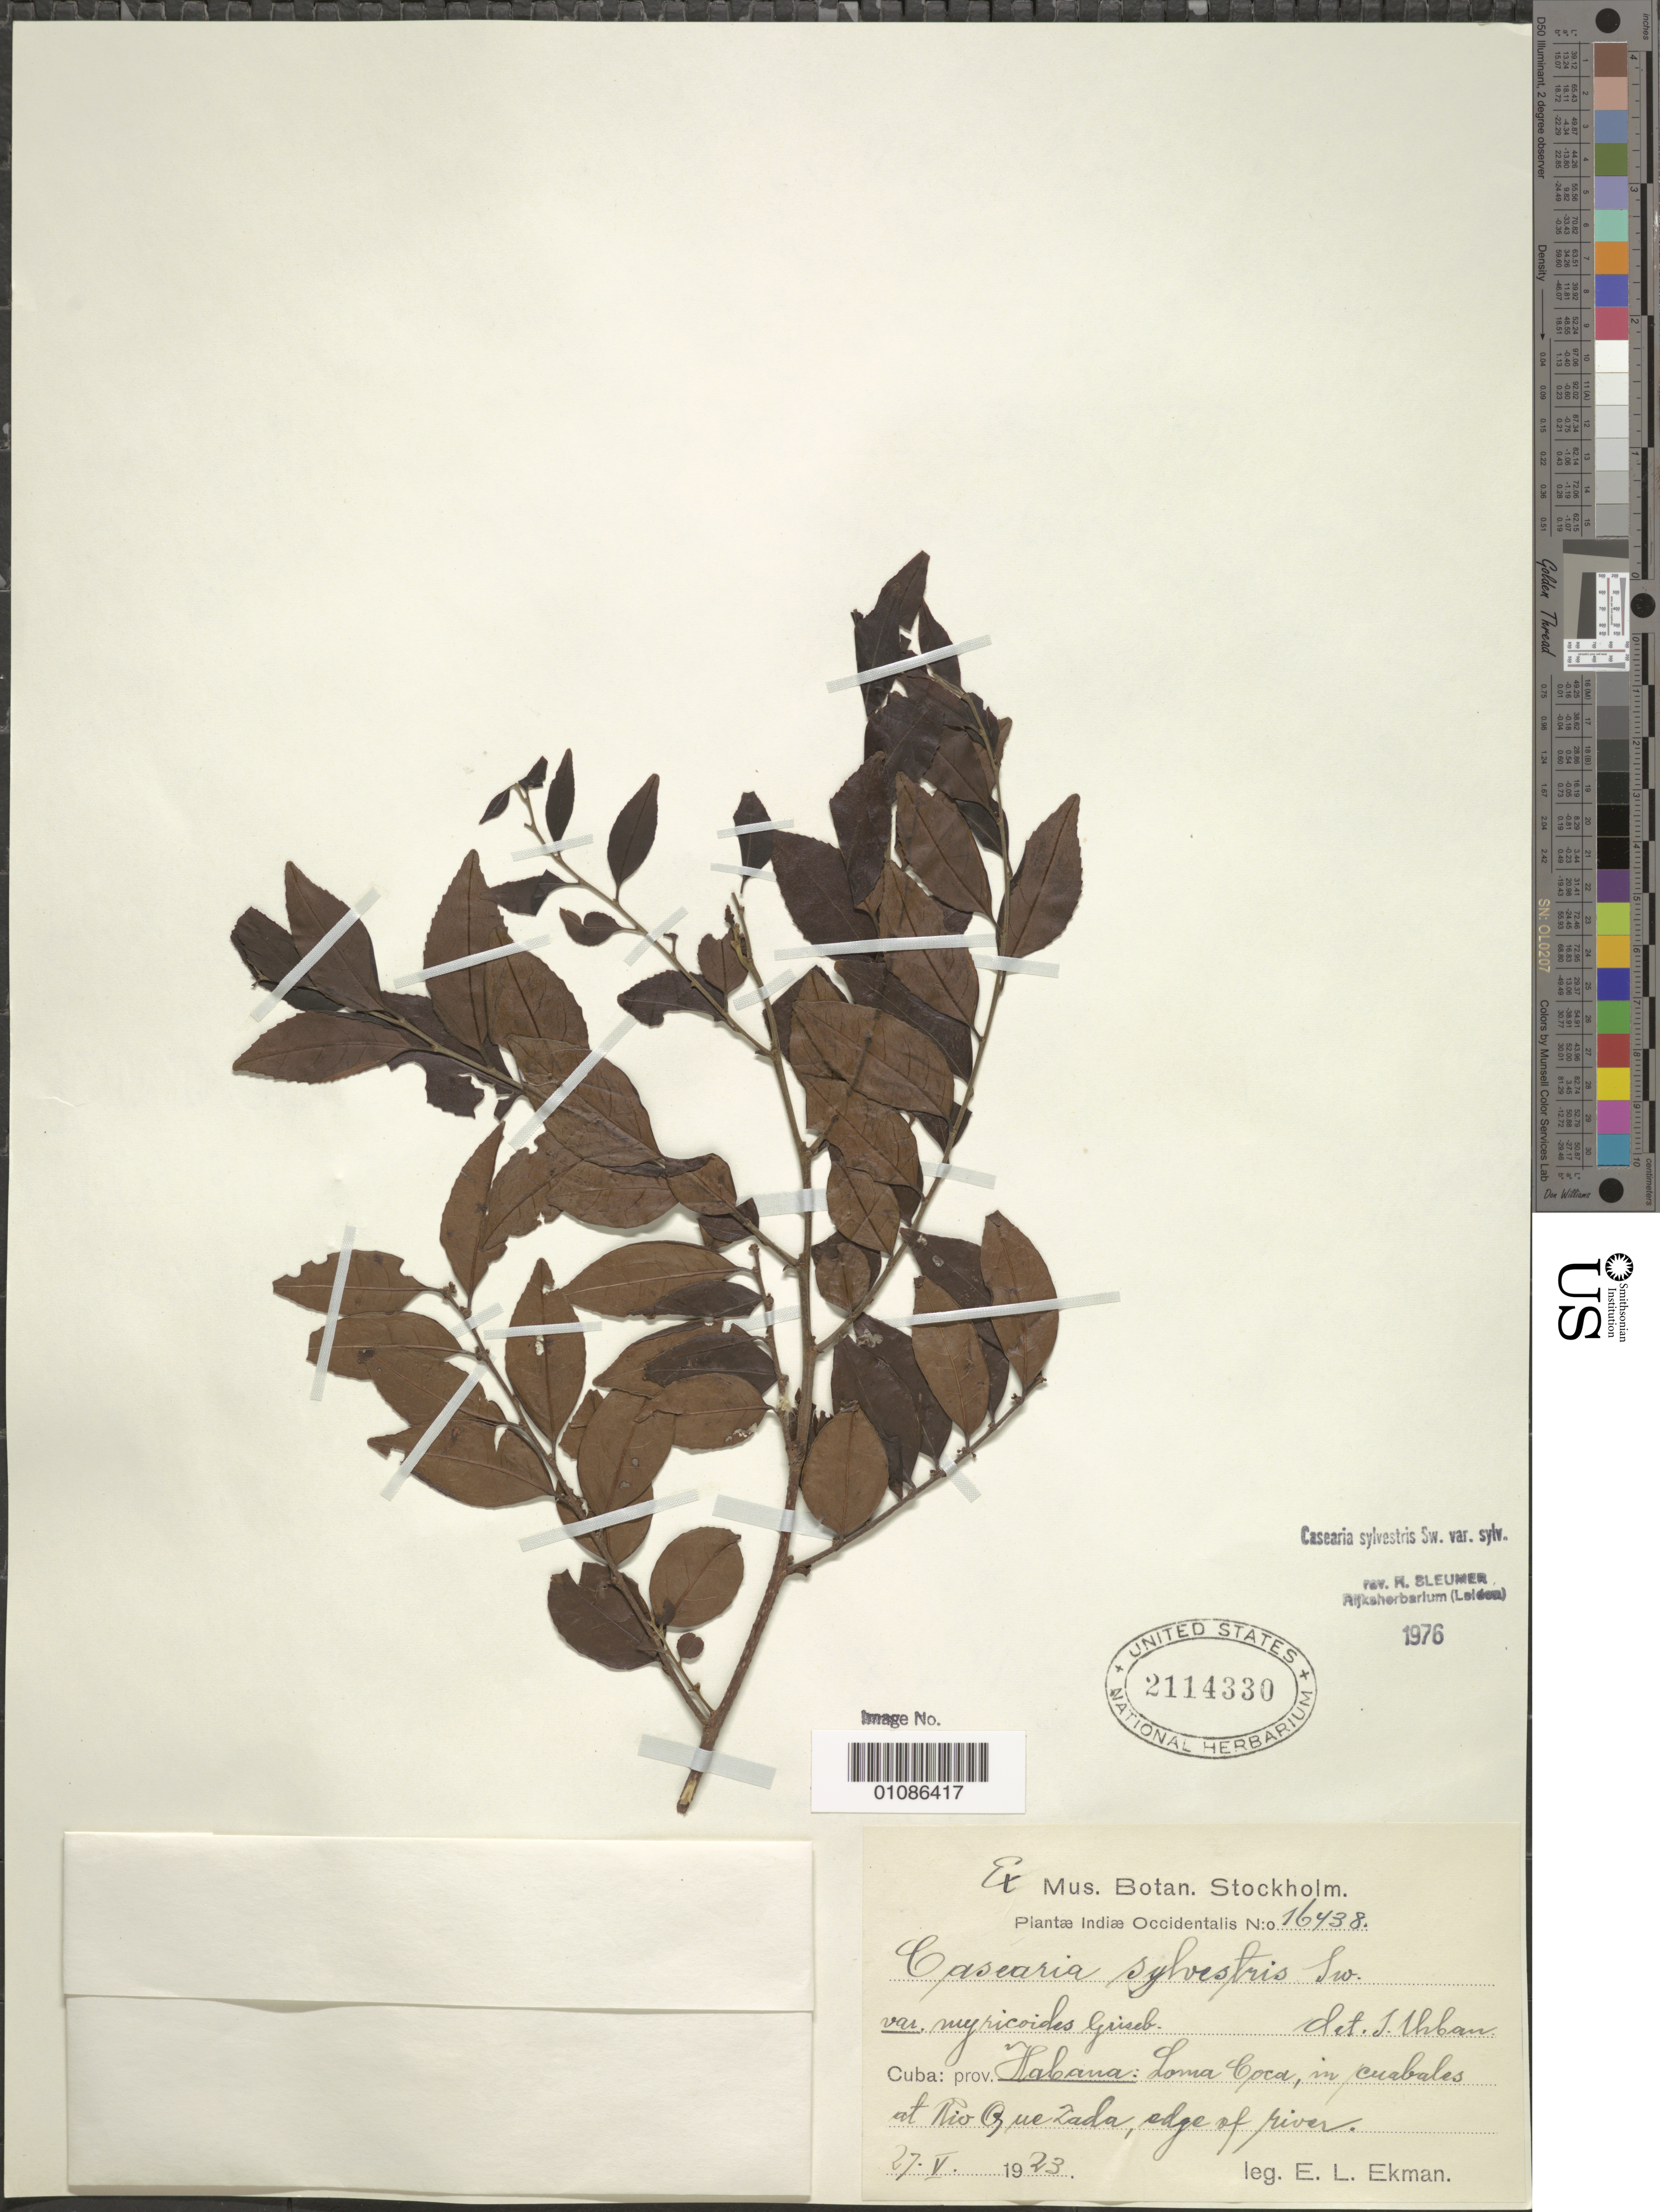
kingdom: Plantae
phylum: Tracheophyta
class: Magnoliopsida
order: Malpighiales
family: Salicaceae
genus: Casearia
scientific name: Casearia sylvestris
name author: Sw.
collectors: E. L. Ekman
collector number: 16438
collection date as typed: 27 May 1923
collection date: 1923-05-27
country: Cuba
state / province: La Habana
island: Cuba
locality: La Habana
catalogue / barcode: US 2114330